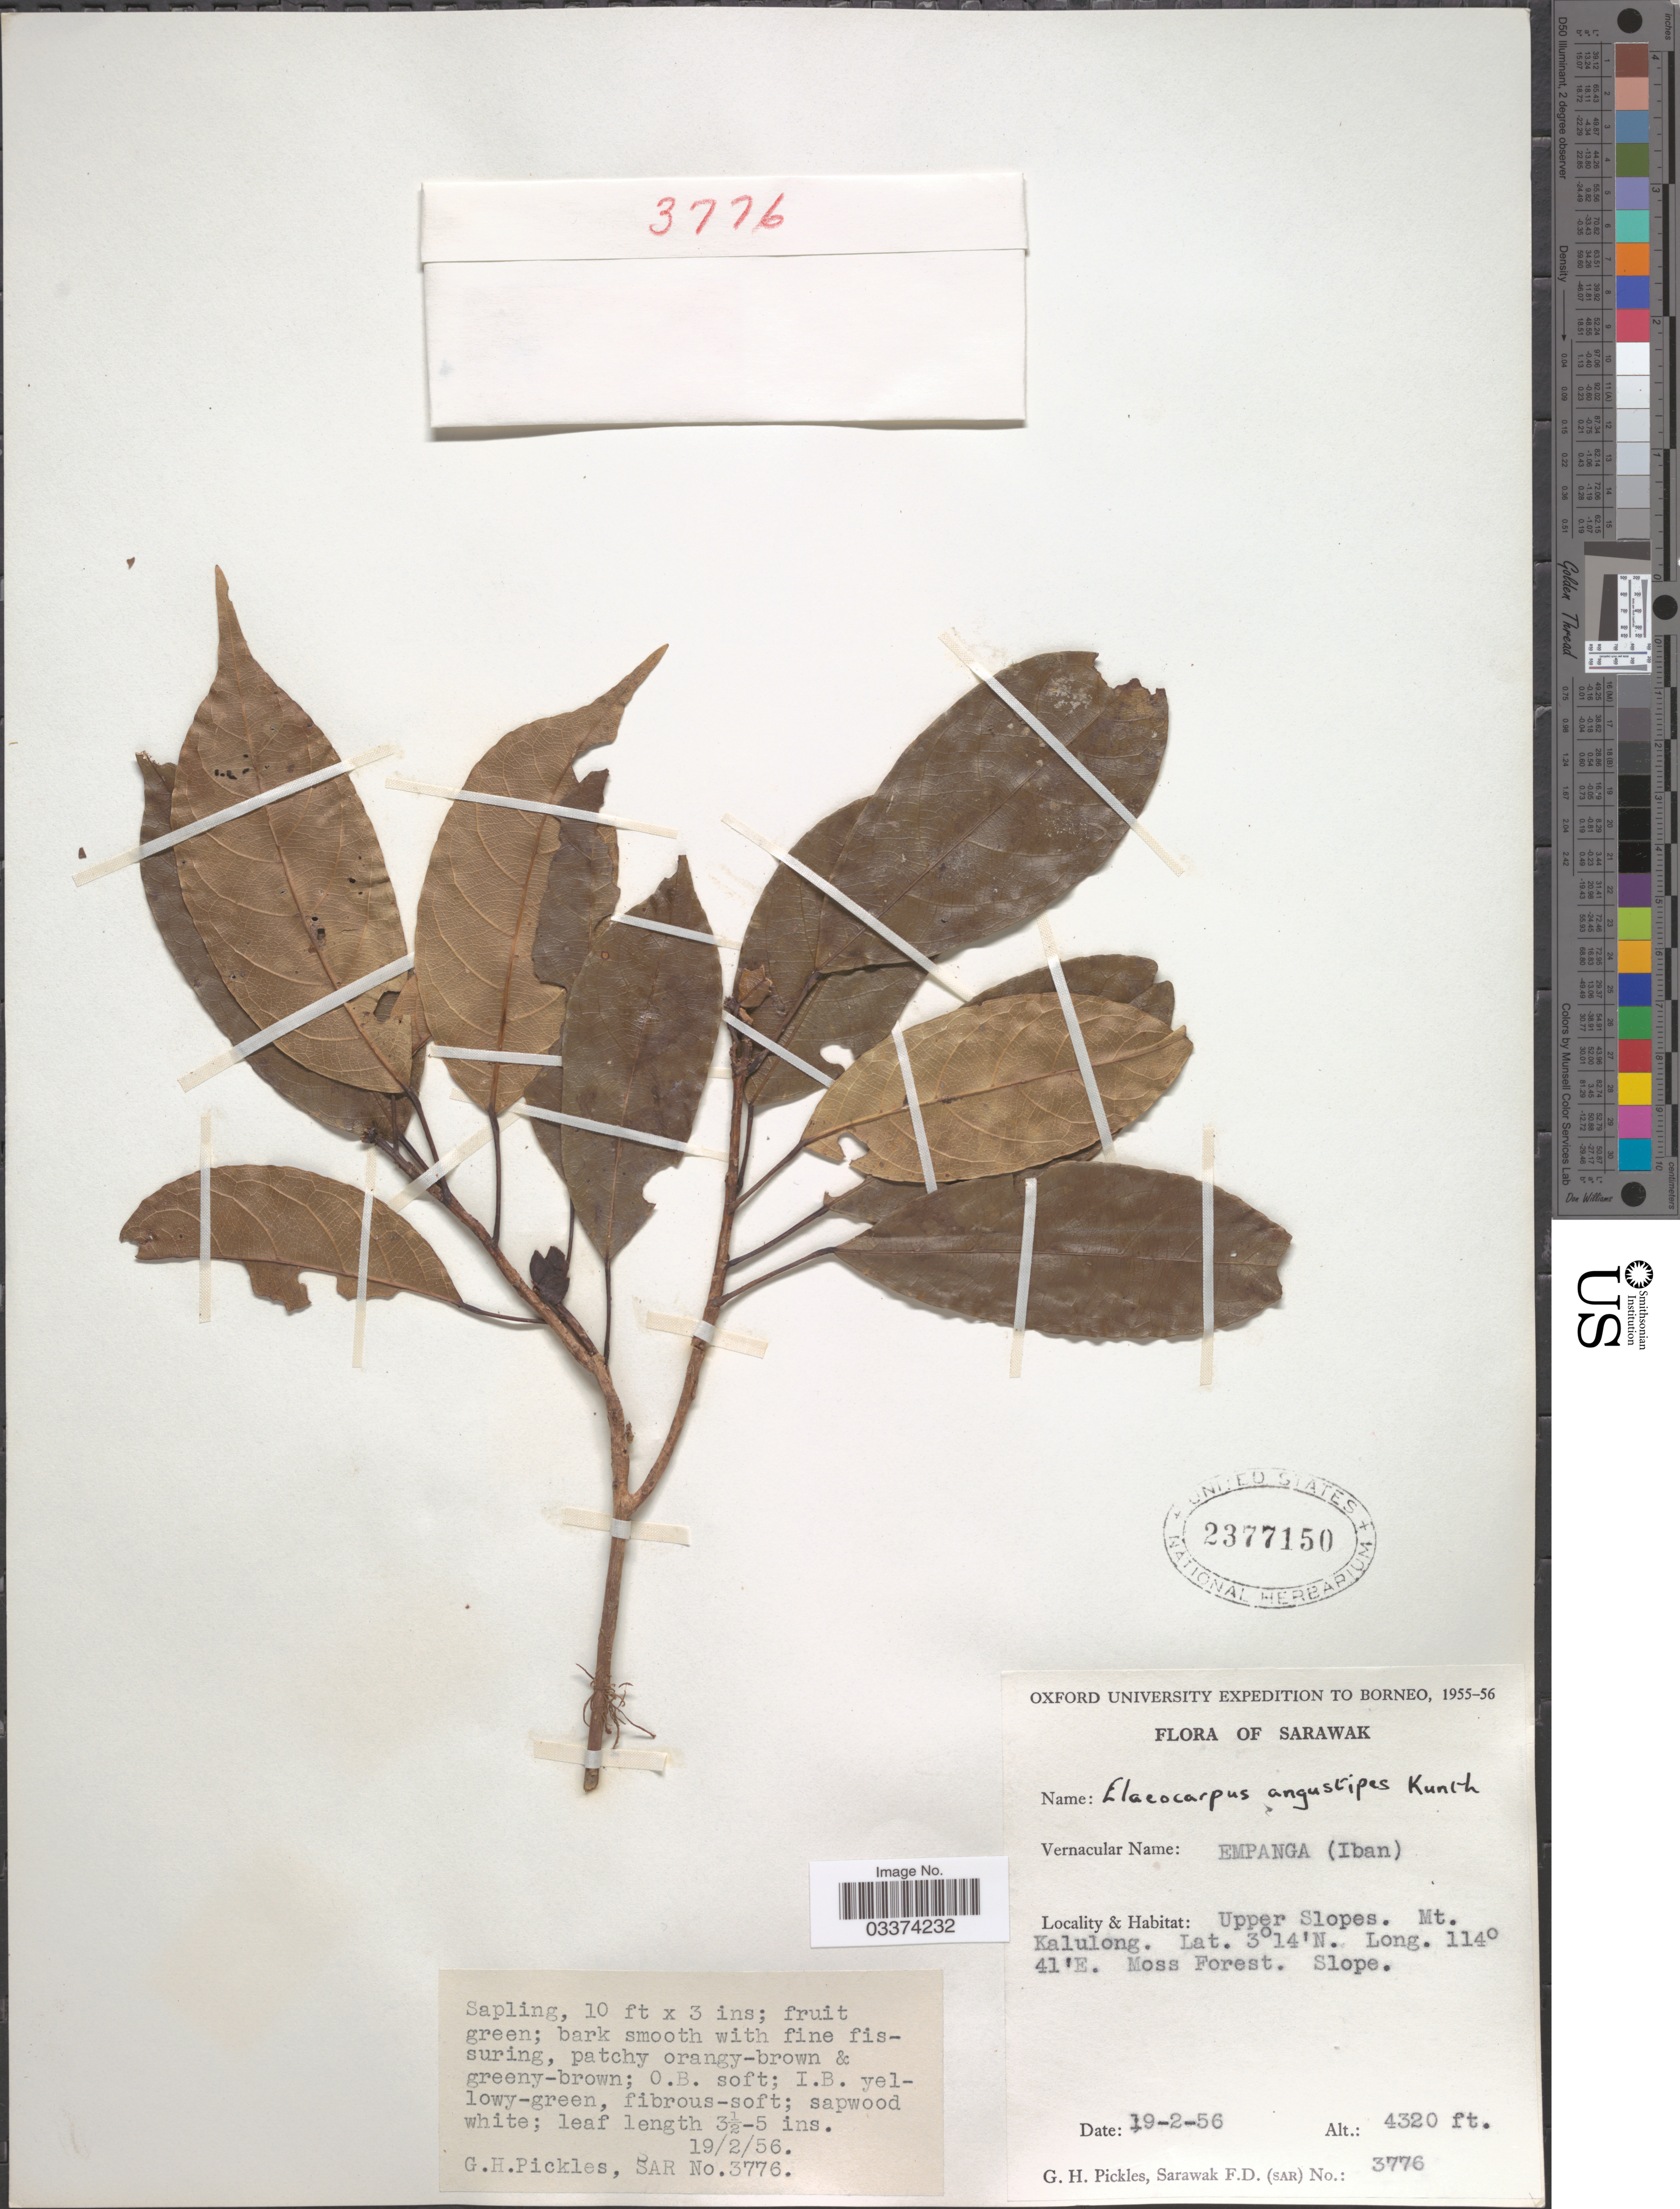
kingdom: Plantae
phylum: Tracheophyta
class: Magnoliopsida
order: Oxalidales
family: Elaeocarpaceae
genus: Elaeocarpus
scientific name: Elaeocarpus angustipes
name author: Knuth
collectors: G. Pickles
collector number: SAR 3776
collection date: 1956-02-19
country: Malaysia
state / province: Sarawak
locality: Borneo. Upper Slopes. Mt. Kalulong.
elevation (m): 1317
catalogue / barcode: US 2377150